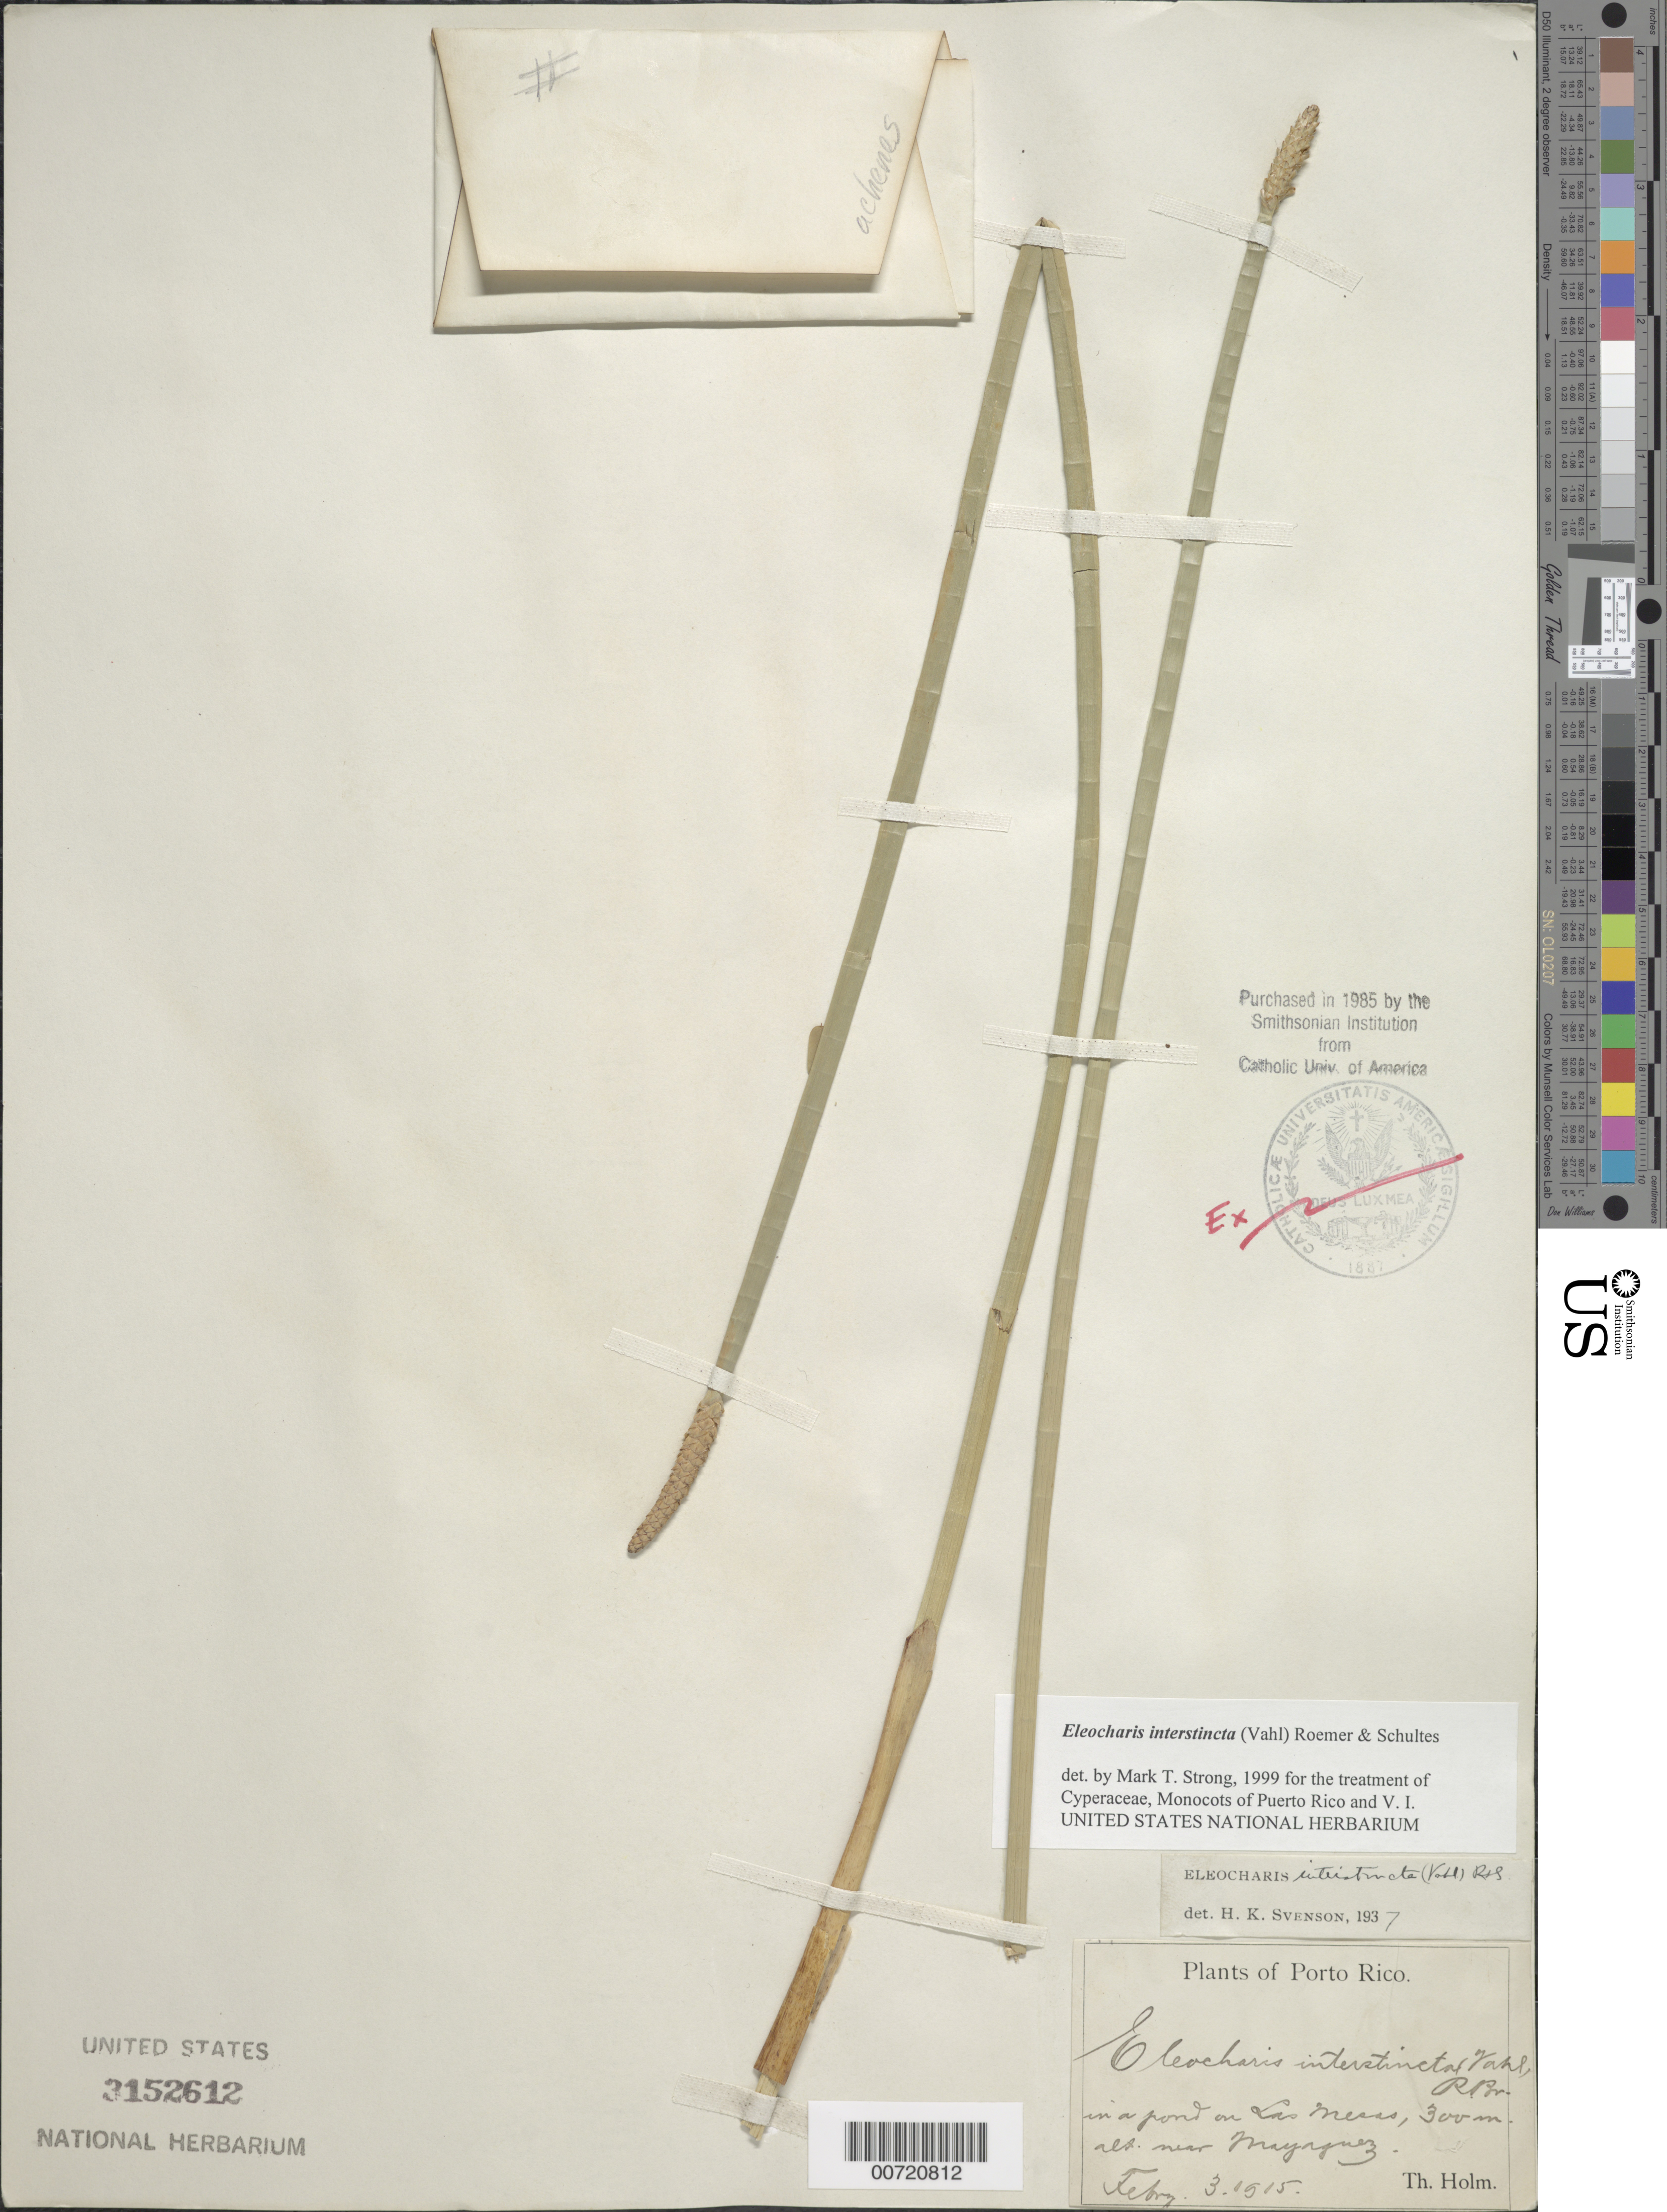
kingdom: Plantae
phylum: Tracheophyta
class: Liliopsida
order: Poales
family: Cyperaceae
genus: Eleocharis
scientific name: Eleocharis interstincta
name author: (Vahl) Roem. & Schult.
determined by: Strong, M. T., (US), Smithsonian Institution - National Museum of Natural History (UNITED STATES)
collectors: H. T. Holm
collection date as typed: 03 Feb 1915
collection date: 1915-02-03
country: Puerto Rico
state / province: Mayagüez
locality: On Las Mesas, near Mayagüez.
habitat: In a pond.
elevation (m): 300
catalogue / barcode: US 3152612